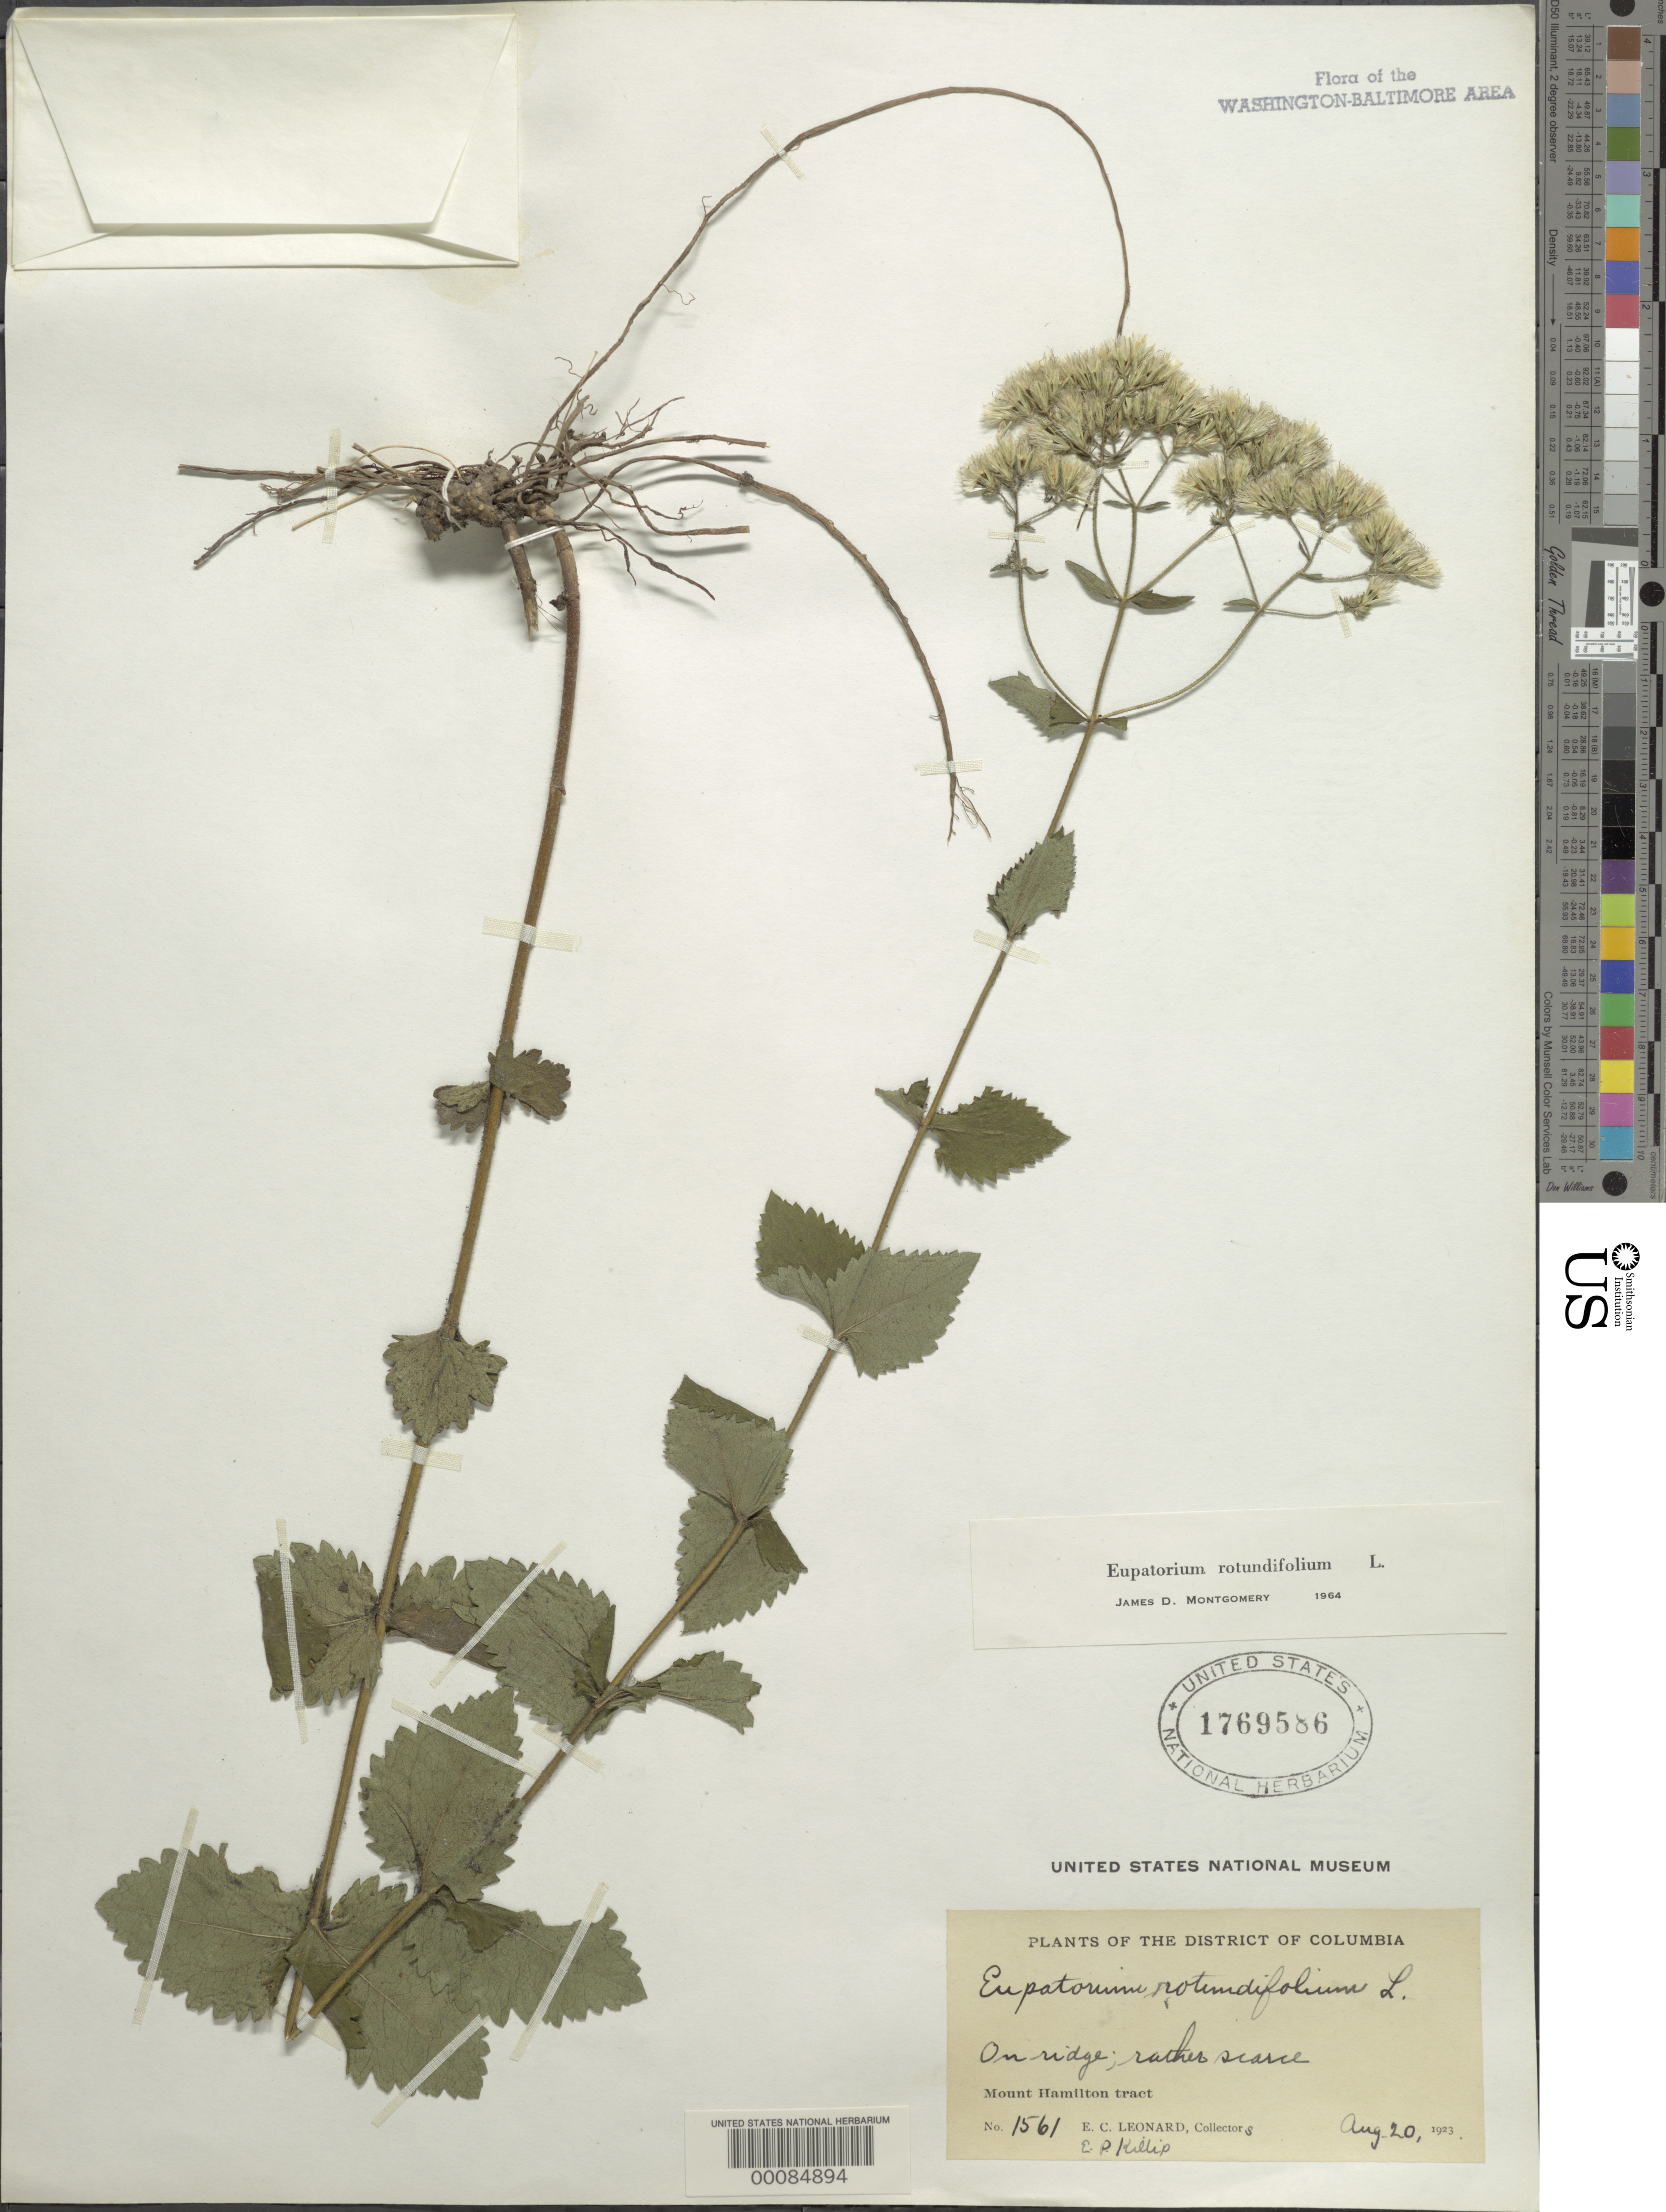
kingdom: Plantae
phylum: Tracheophyta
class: Magnoliopsida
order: Asterales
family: Asteraceae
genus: Eupatorium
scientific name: Eupatorium rotundifolium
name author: L.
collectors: E. C. Leonard & E. P. Killip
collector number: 1561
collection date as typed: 20 Aug 1923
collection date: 1923-08-20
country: United States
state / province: District of Columbia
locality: Mount Hamilton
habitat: On ridge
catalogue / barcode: US 1769586